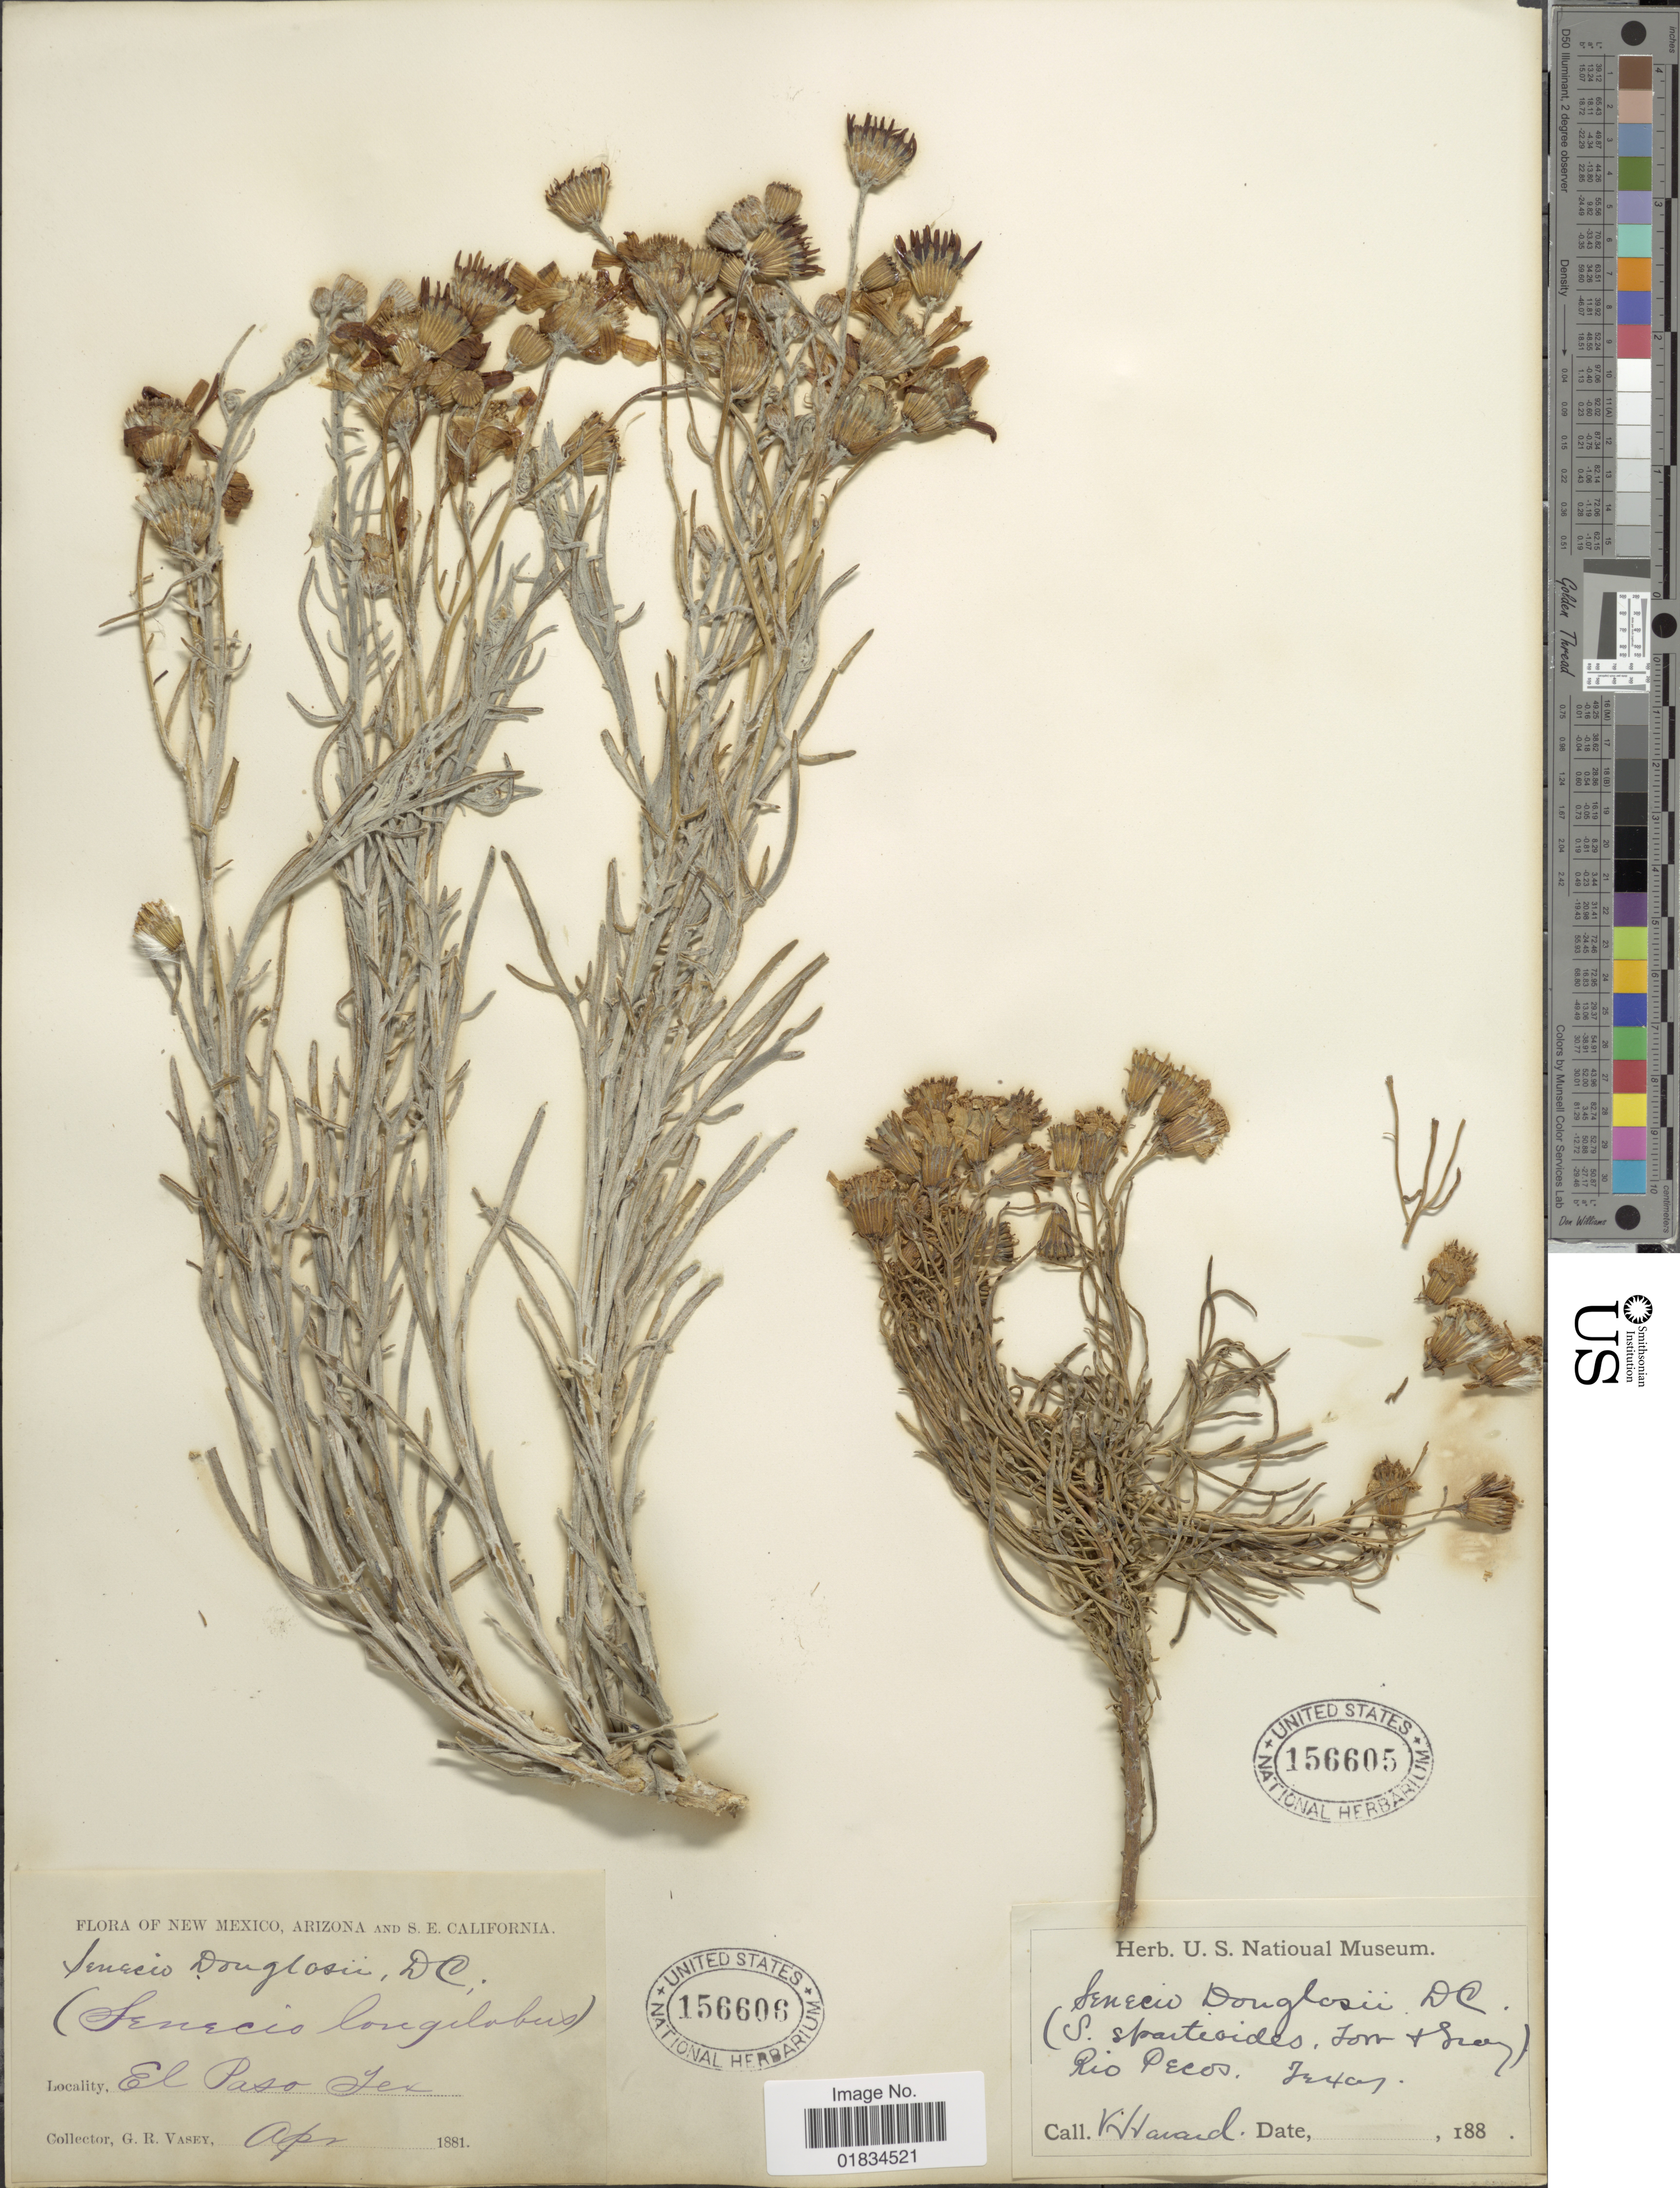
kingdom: Plantae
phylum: Tracheophyta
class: Magnoliopsida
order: Asterales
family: Asteraceae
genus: Senecio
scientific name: Senecio flaccidus var. flaccidus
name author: Less.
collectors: V. Havard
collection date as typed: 188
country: United States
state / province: Texas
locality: Rio Pecos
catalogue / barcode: US 156605